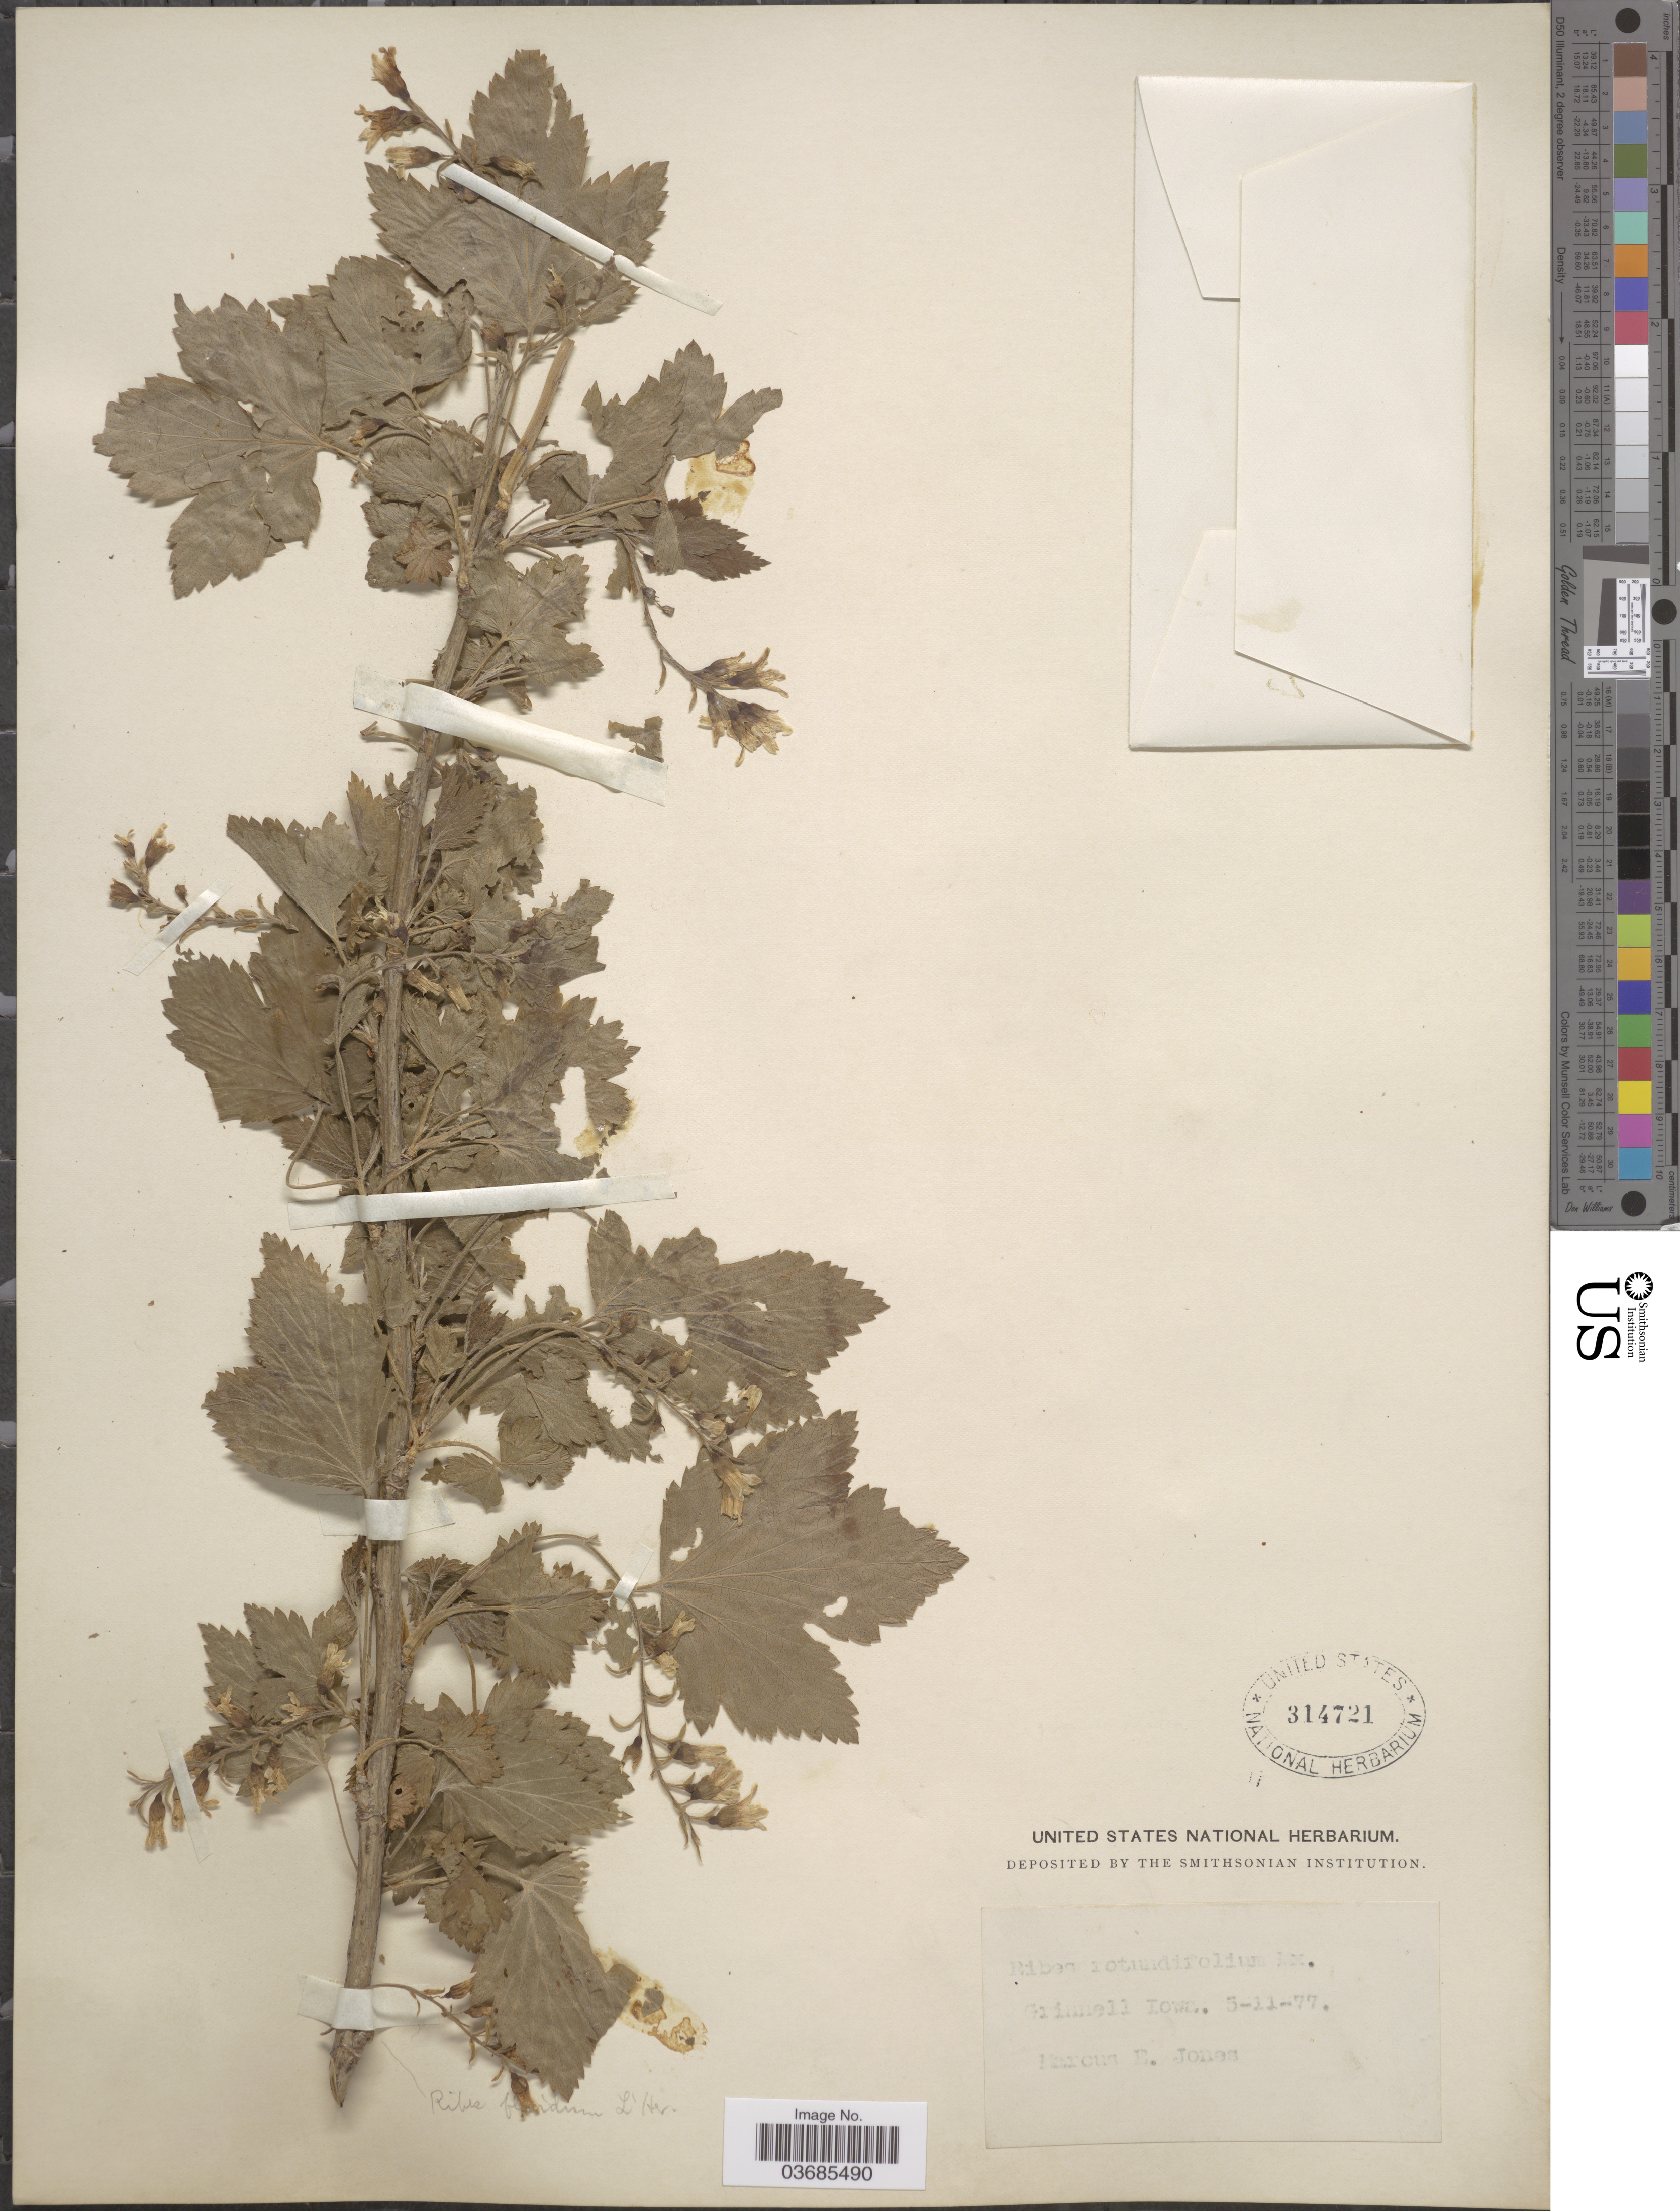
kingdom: Plantae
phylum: Tracheophyta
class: Magnoliopsida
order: Saxifragales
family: Grossulariaceae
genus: Ribes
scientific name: Ribes americanum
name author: Mill.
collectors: M. E. Jones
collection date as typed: Transcribed d/m/y: 11/5/77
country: United States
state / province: Iowa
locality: Grinnell.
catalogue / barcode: US 314721